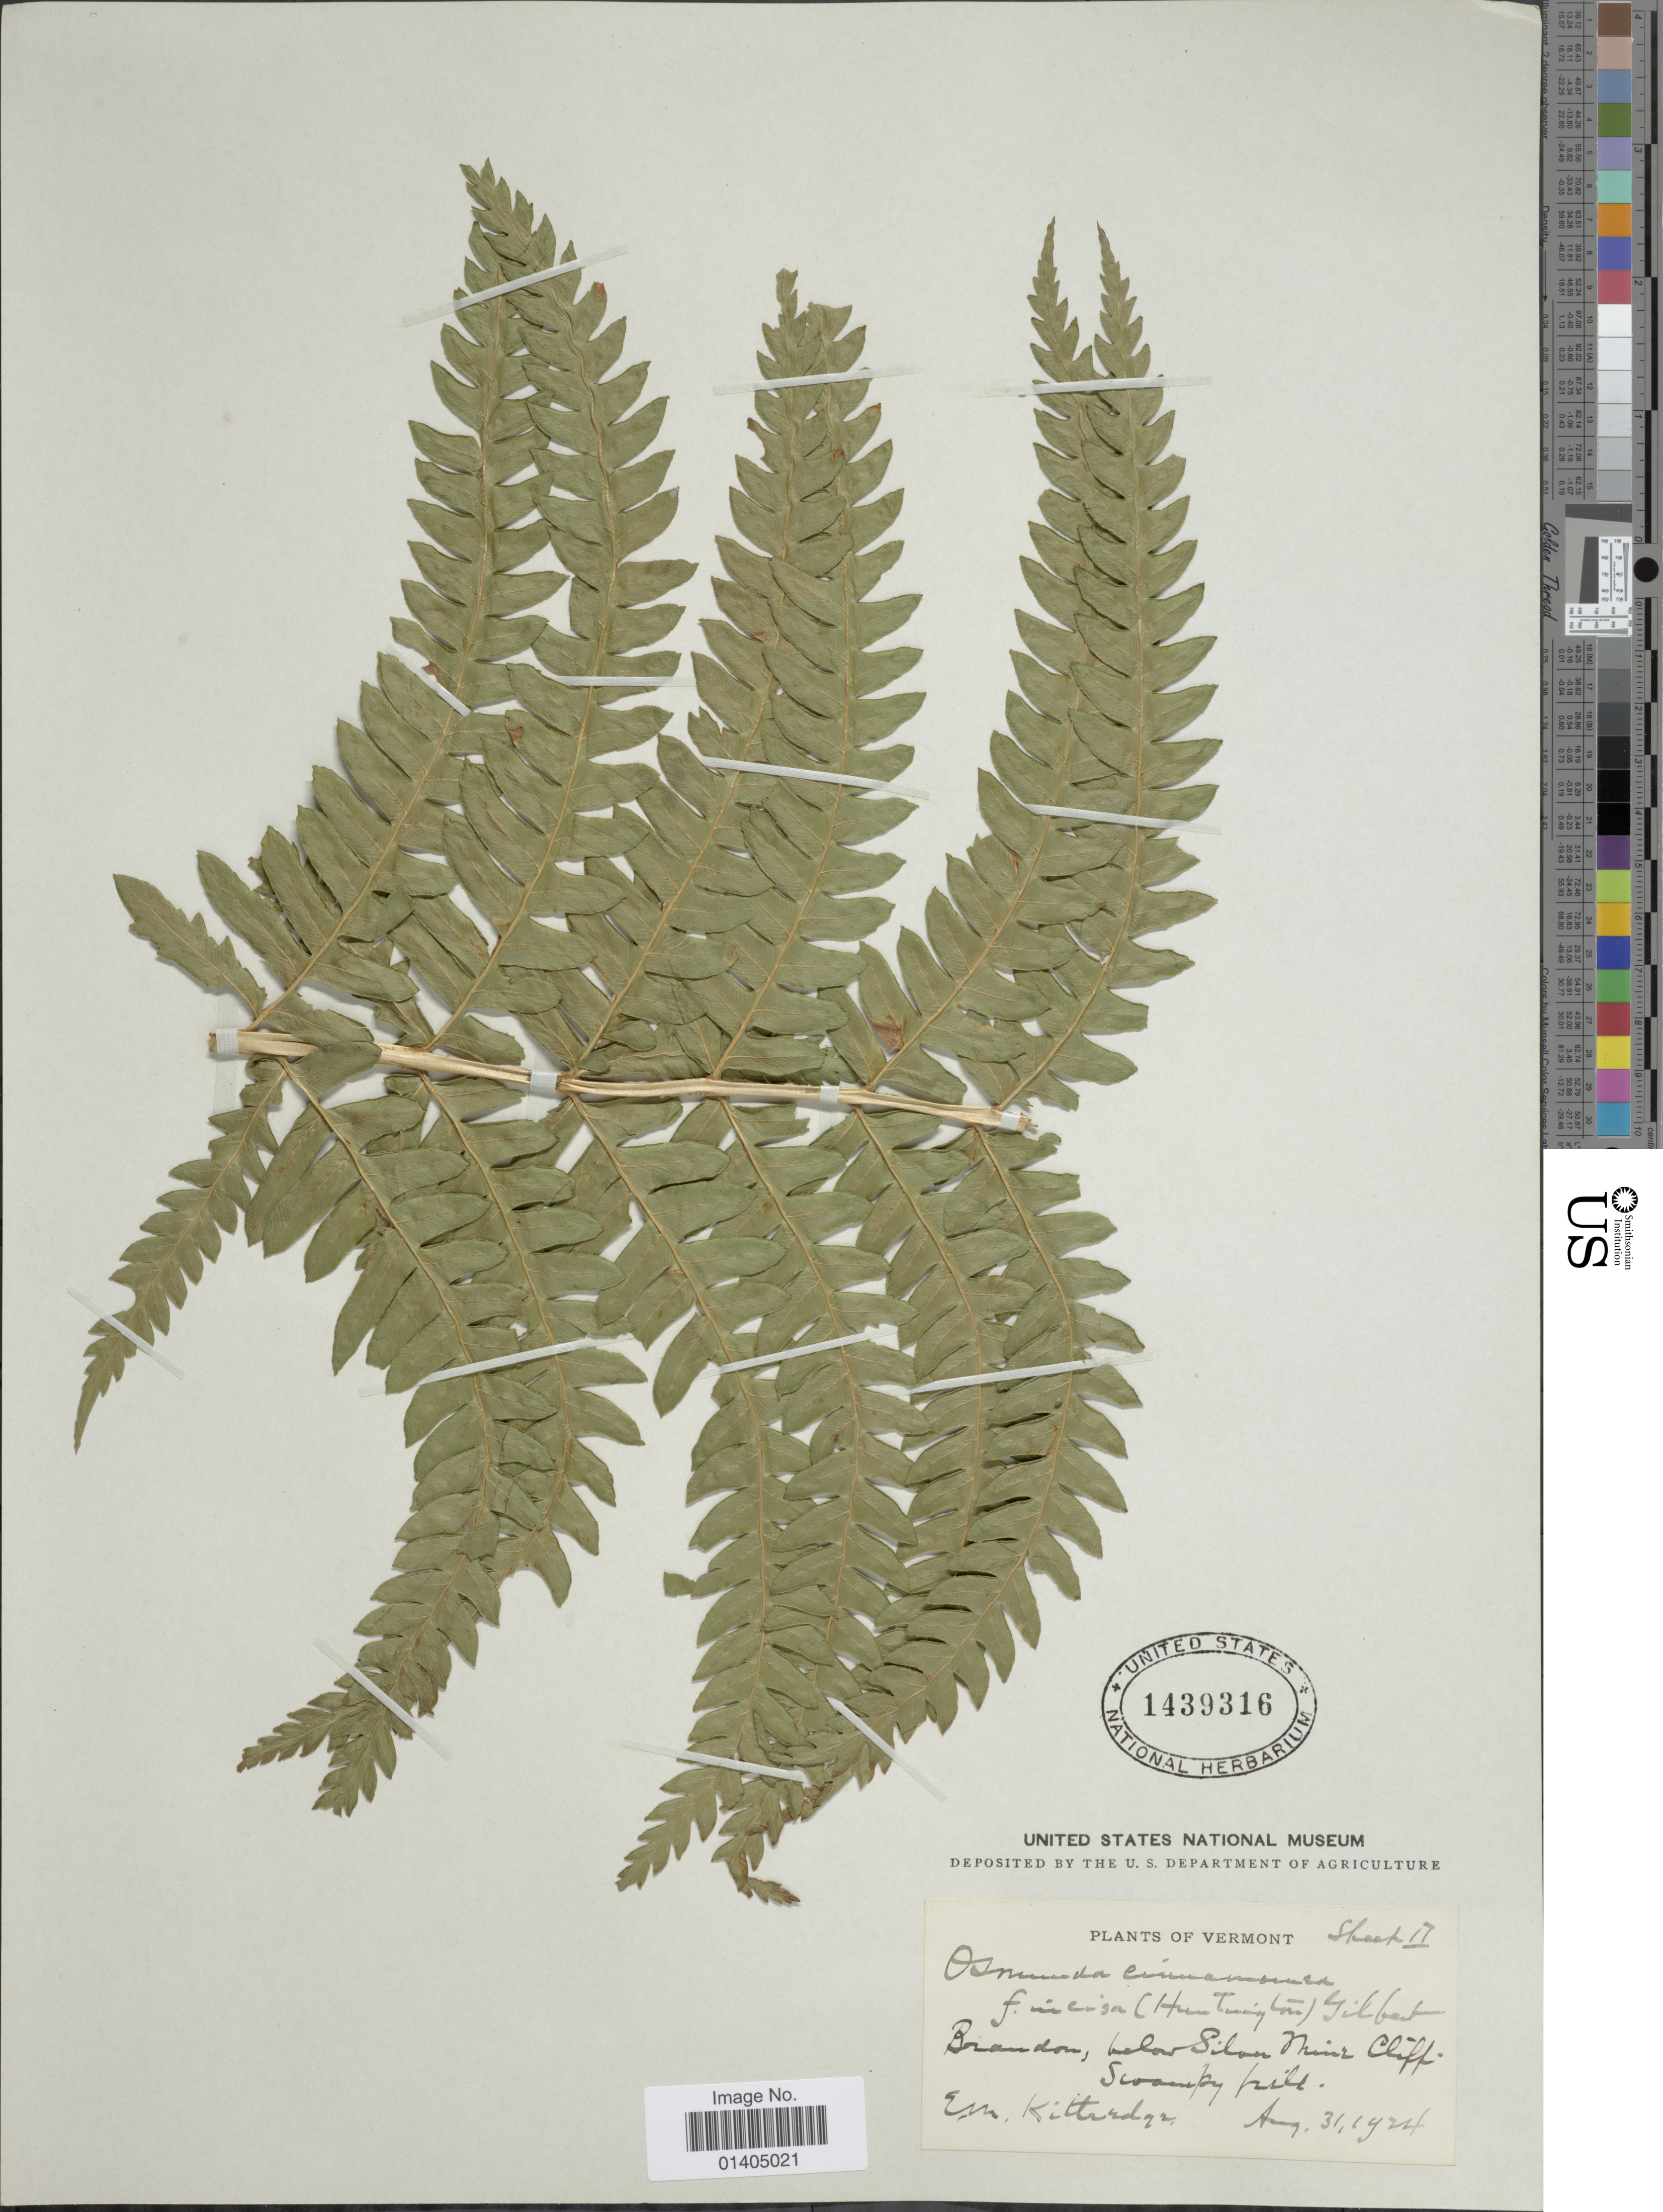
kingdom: Plantae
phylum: Tracheophyta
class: Polypodiopsida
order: Osmundales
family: Osmundaceae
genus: Osmundastrum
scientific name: Osmundastrum cinnamomeum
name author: (L.) C. Presl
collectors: E. Kittridge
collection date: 1924-08-31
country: United States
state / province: Vermont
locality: Brandon, below Silow Mine Cliff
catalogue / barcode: US 1439316